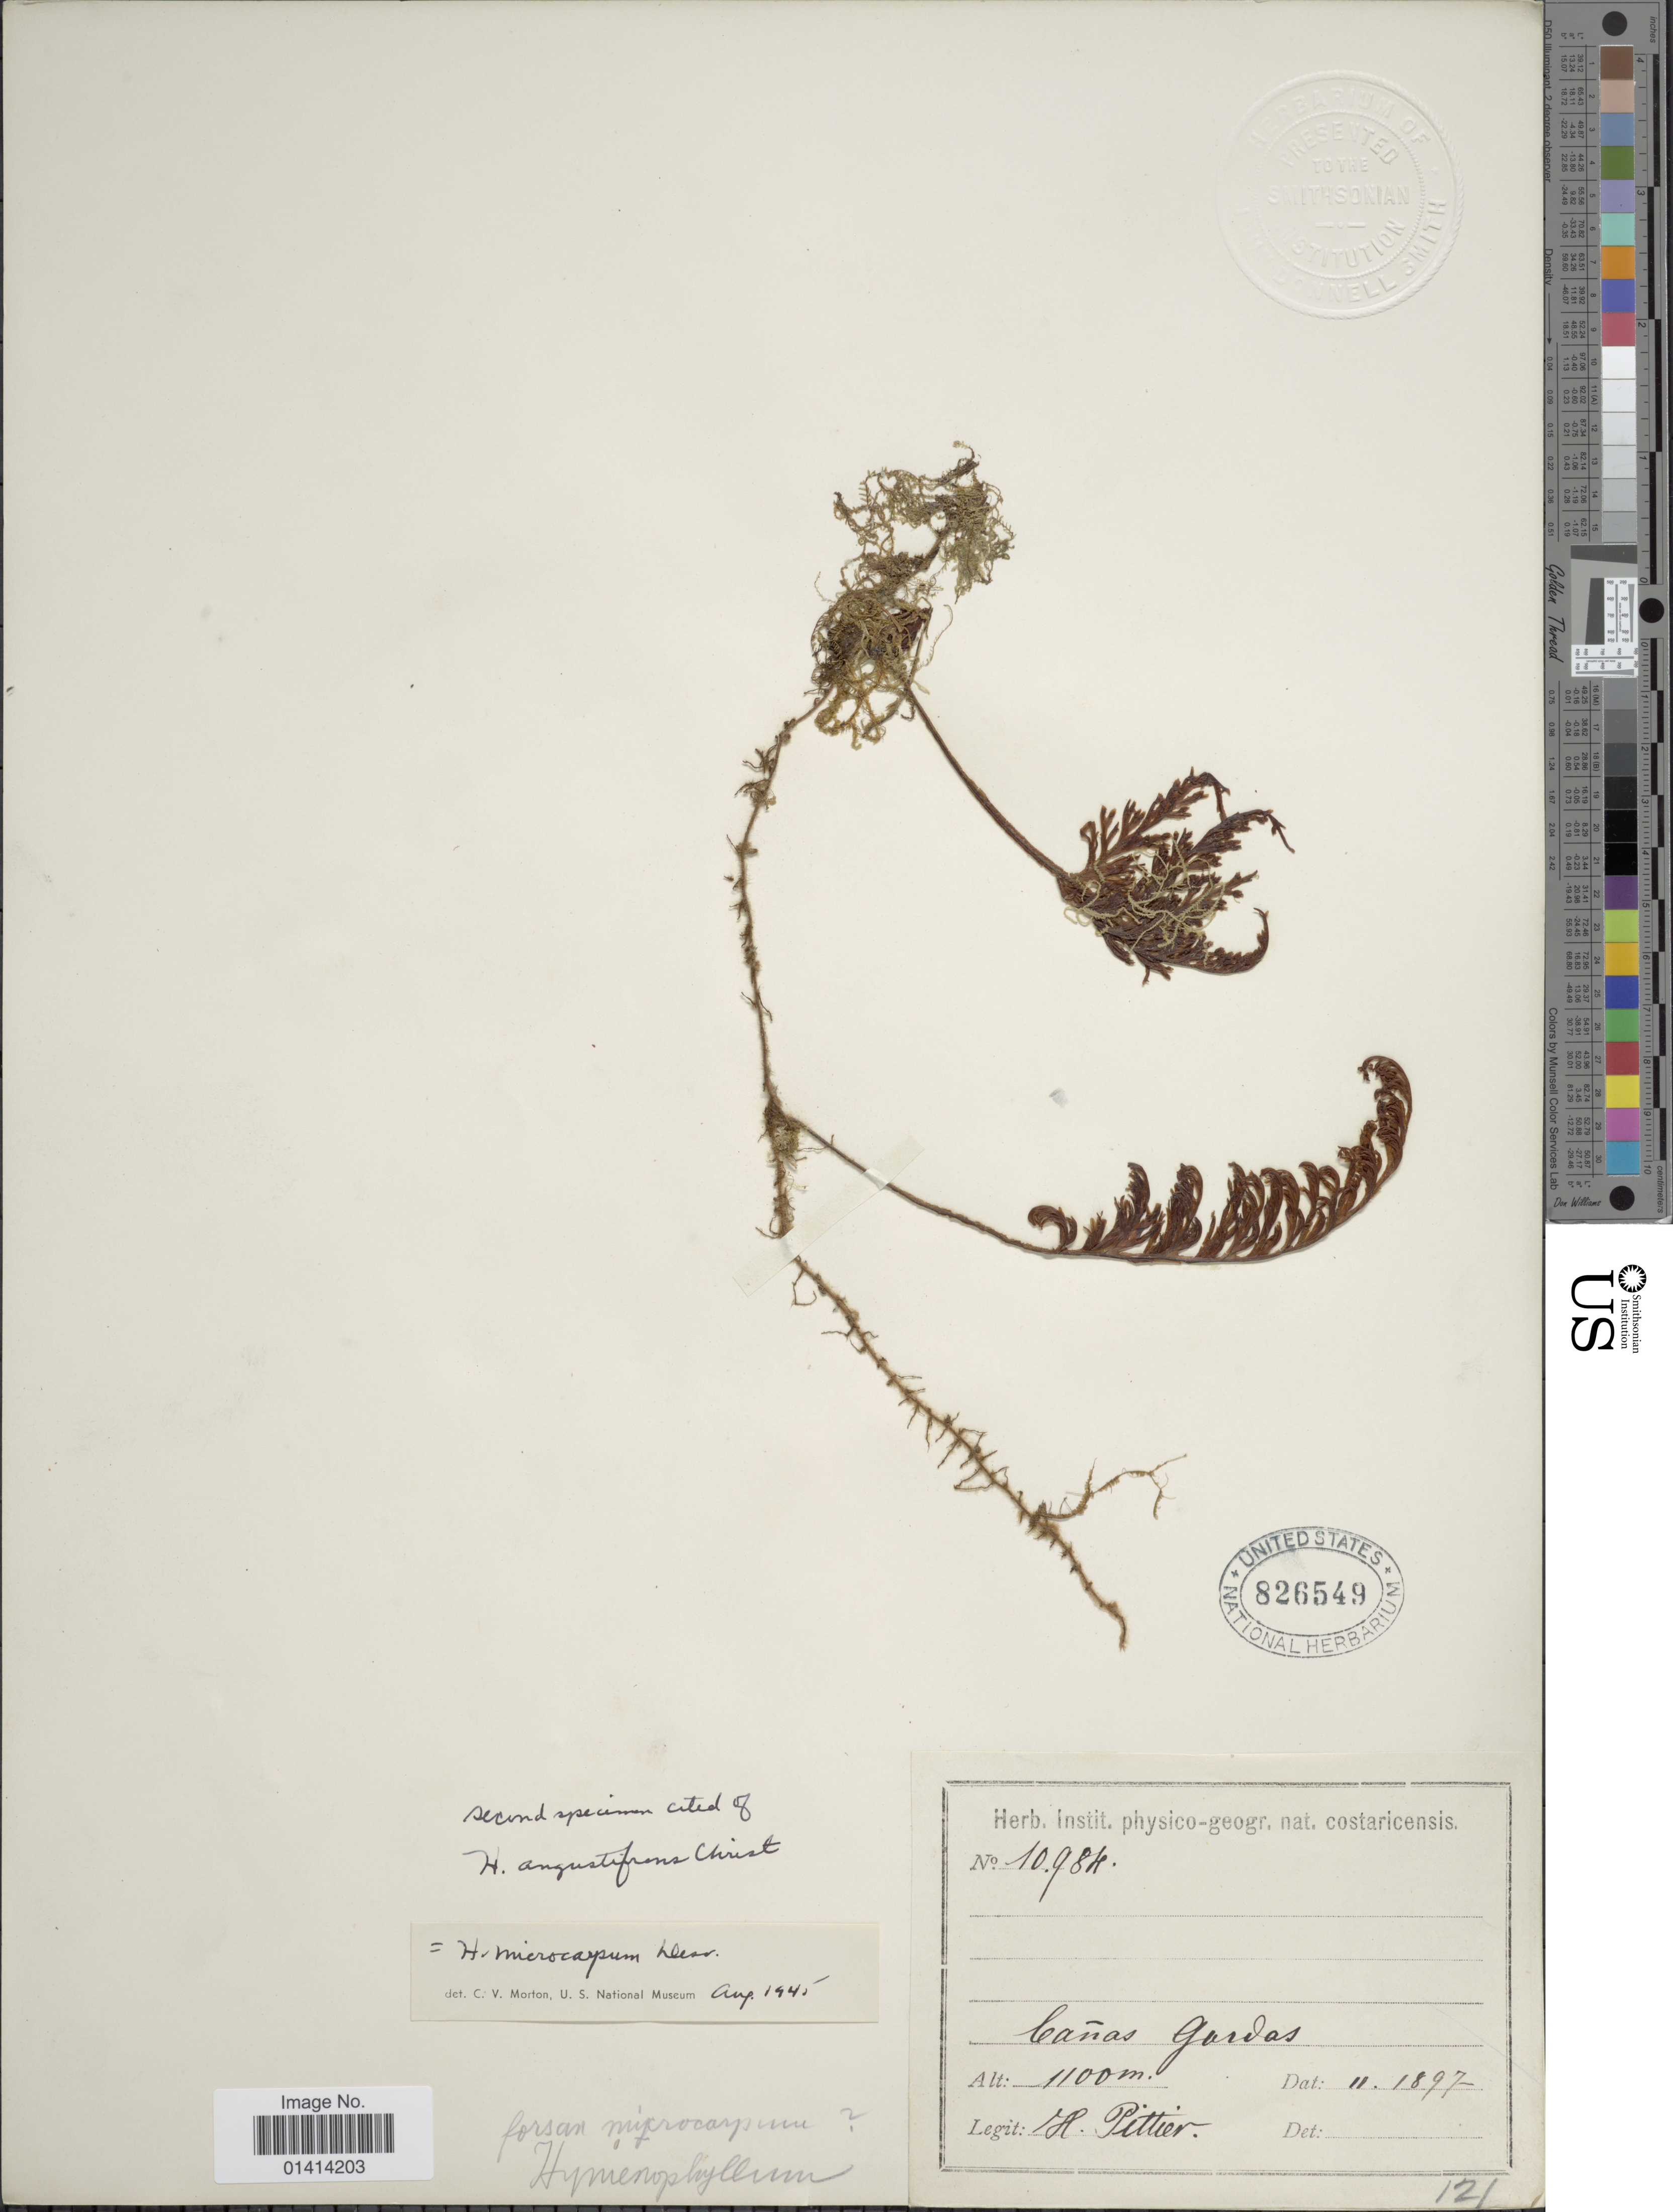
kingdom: Plantae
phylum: Tracheophyta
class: Polypodiopsida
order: Hymenophyllales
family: Hymenophyllaceae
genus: Hymenophyllum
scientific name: Hymenophyllum microcarpum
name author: (Desv.) Lellinger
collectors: H. F. Pittier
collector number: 10984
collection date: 1897-02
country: Costa Rica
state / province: Puntarenas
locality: Cañas Gordas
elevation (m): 1100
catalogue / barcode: US 826549